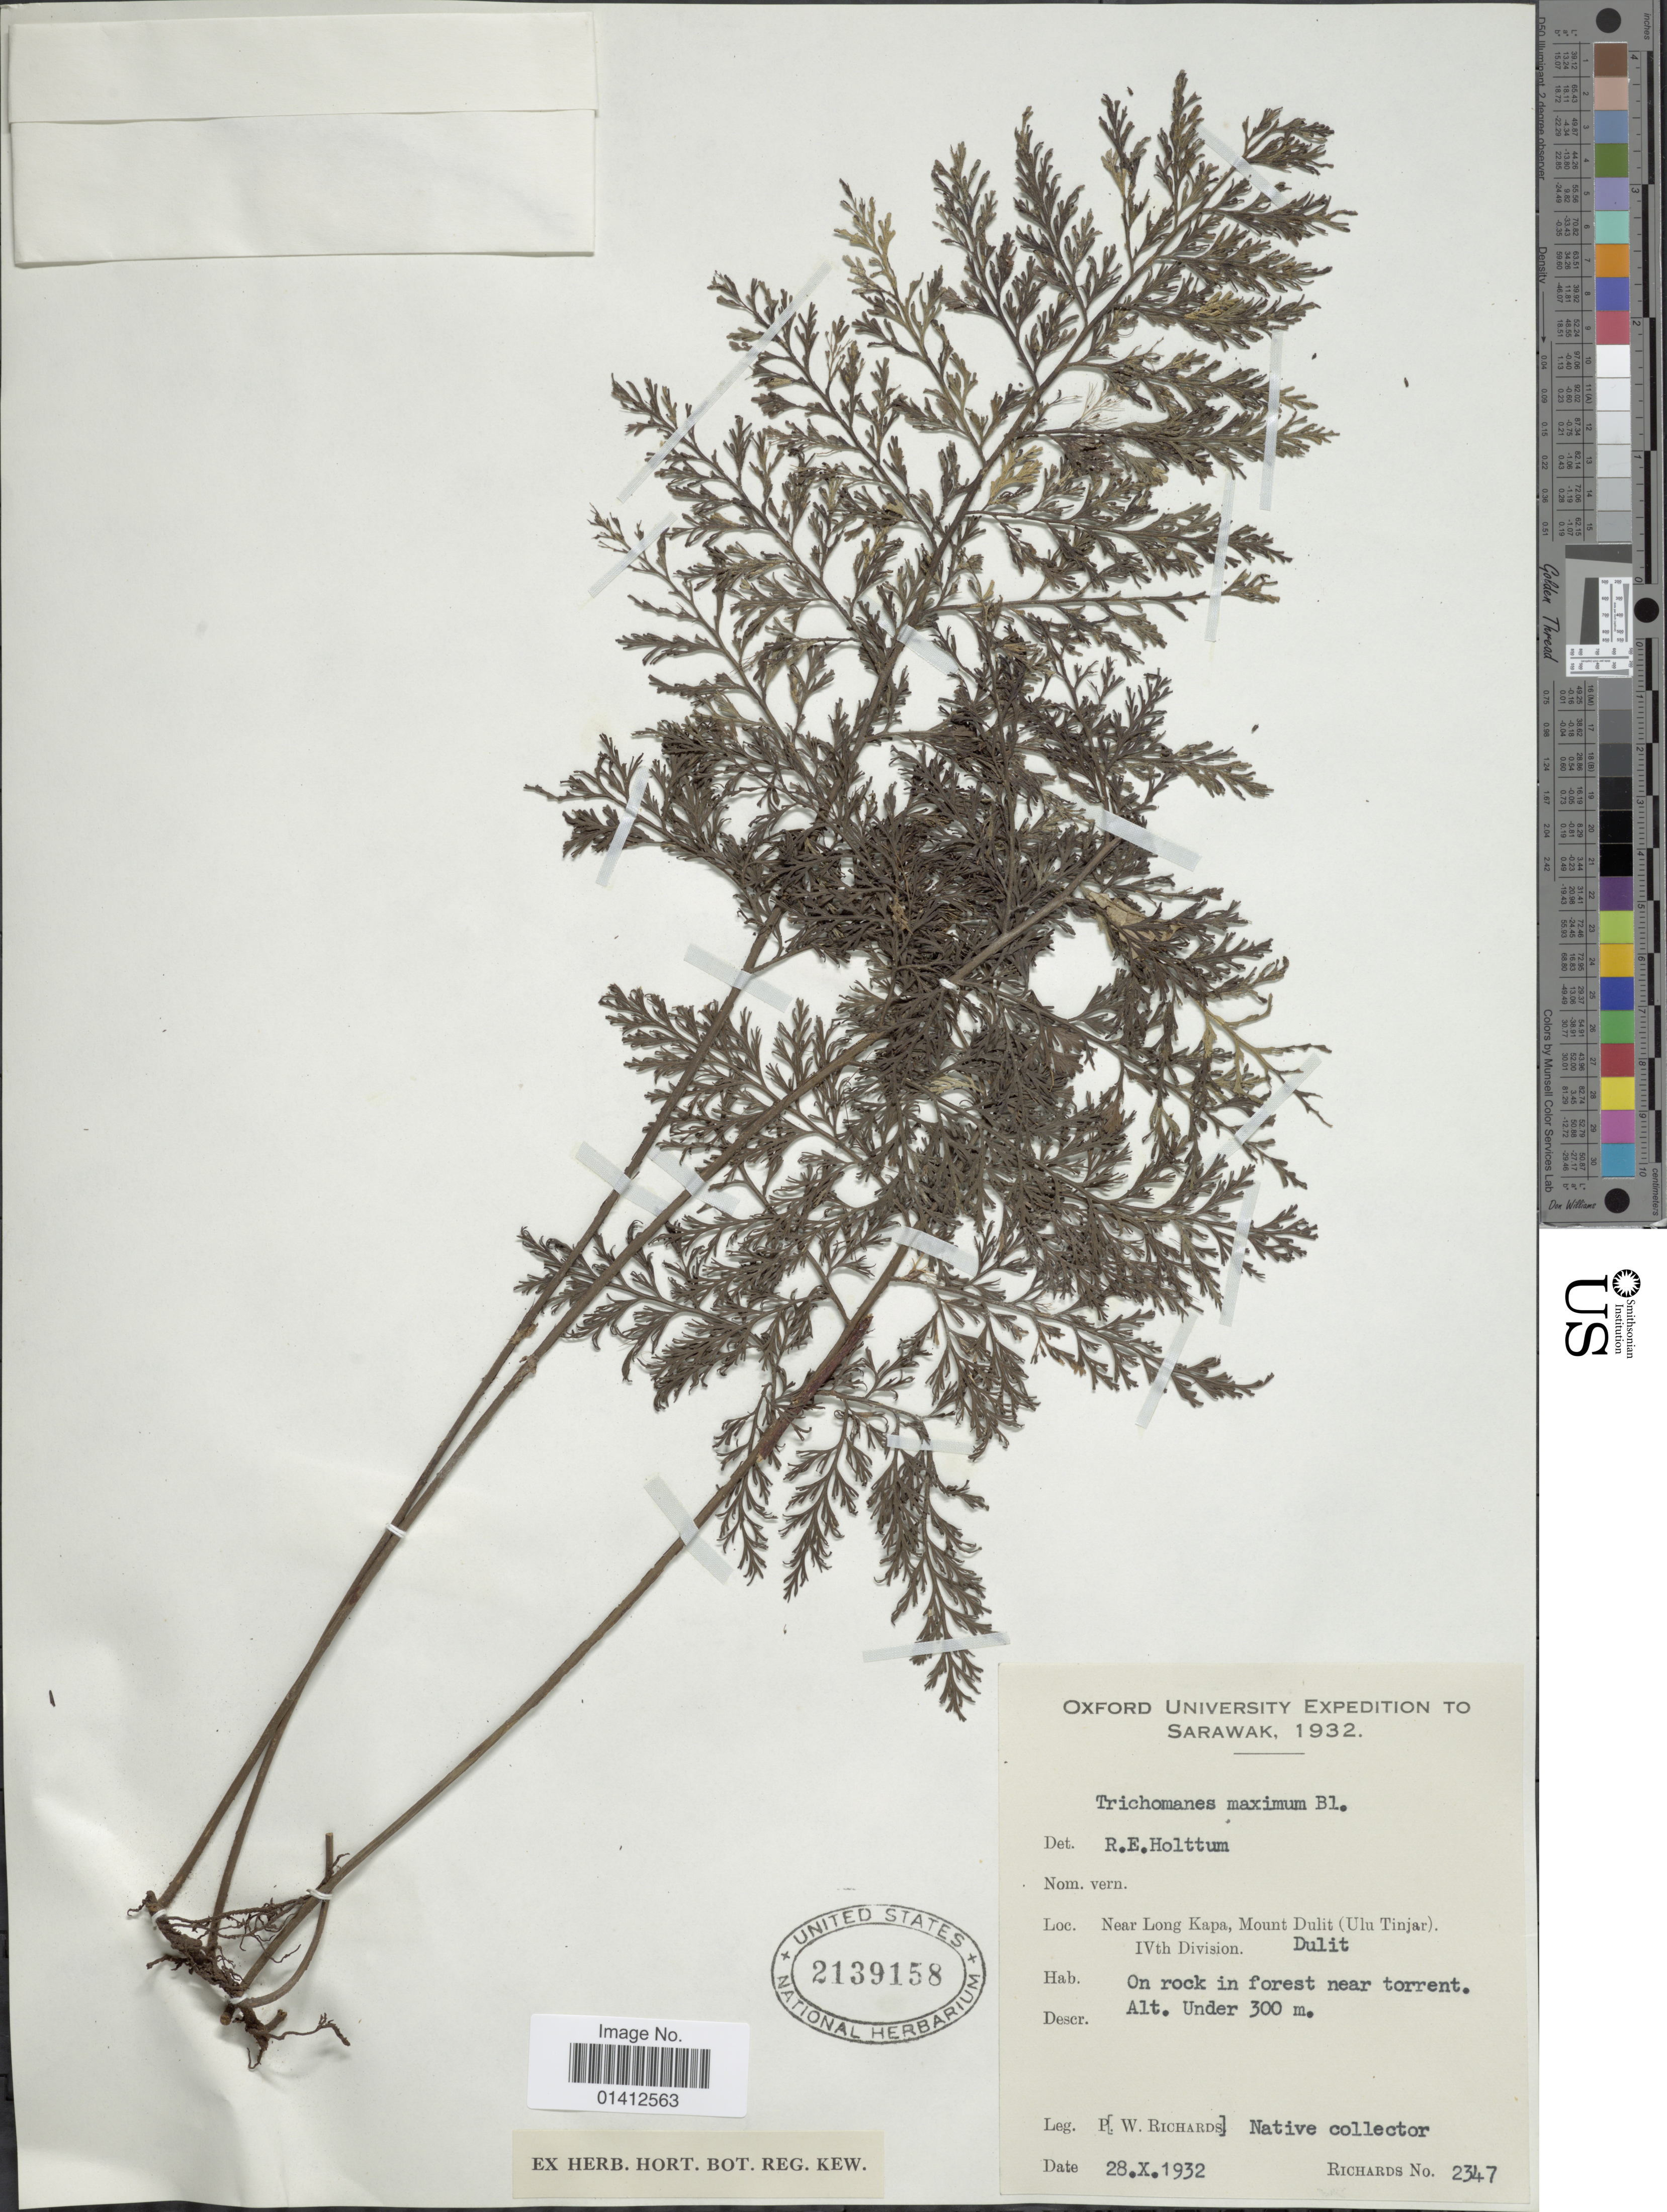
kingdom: Plantae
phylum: Tracheophyta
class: Polypodiopsida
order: Hymenophyllales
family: Hymenophyllaceae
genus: Vandenboschia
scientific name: Vandenboschia maxima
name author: (Blume) Copel.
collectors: Native collector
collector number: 2347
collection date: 1932-10-28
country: Malaysia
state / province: Sarawak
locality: Near Long Kapa, Mount Dulit (Ulu Tinjar) IVth Division Dulit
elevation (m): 300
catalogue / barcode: US 2139158